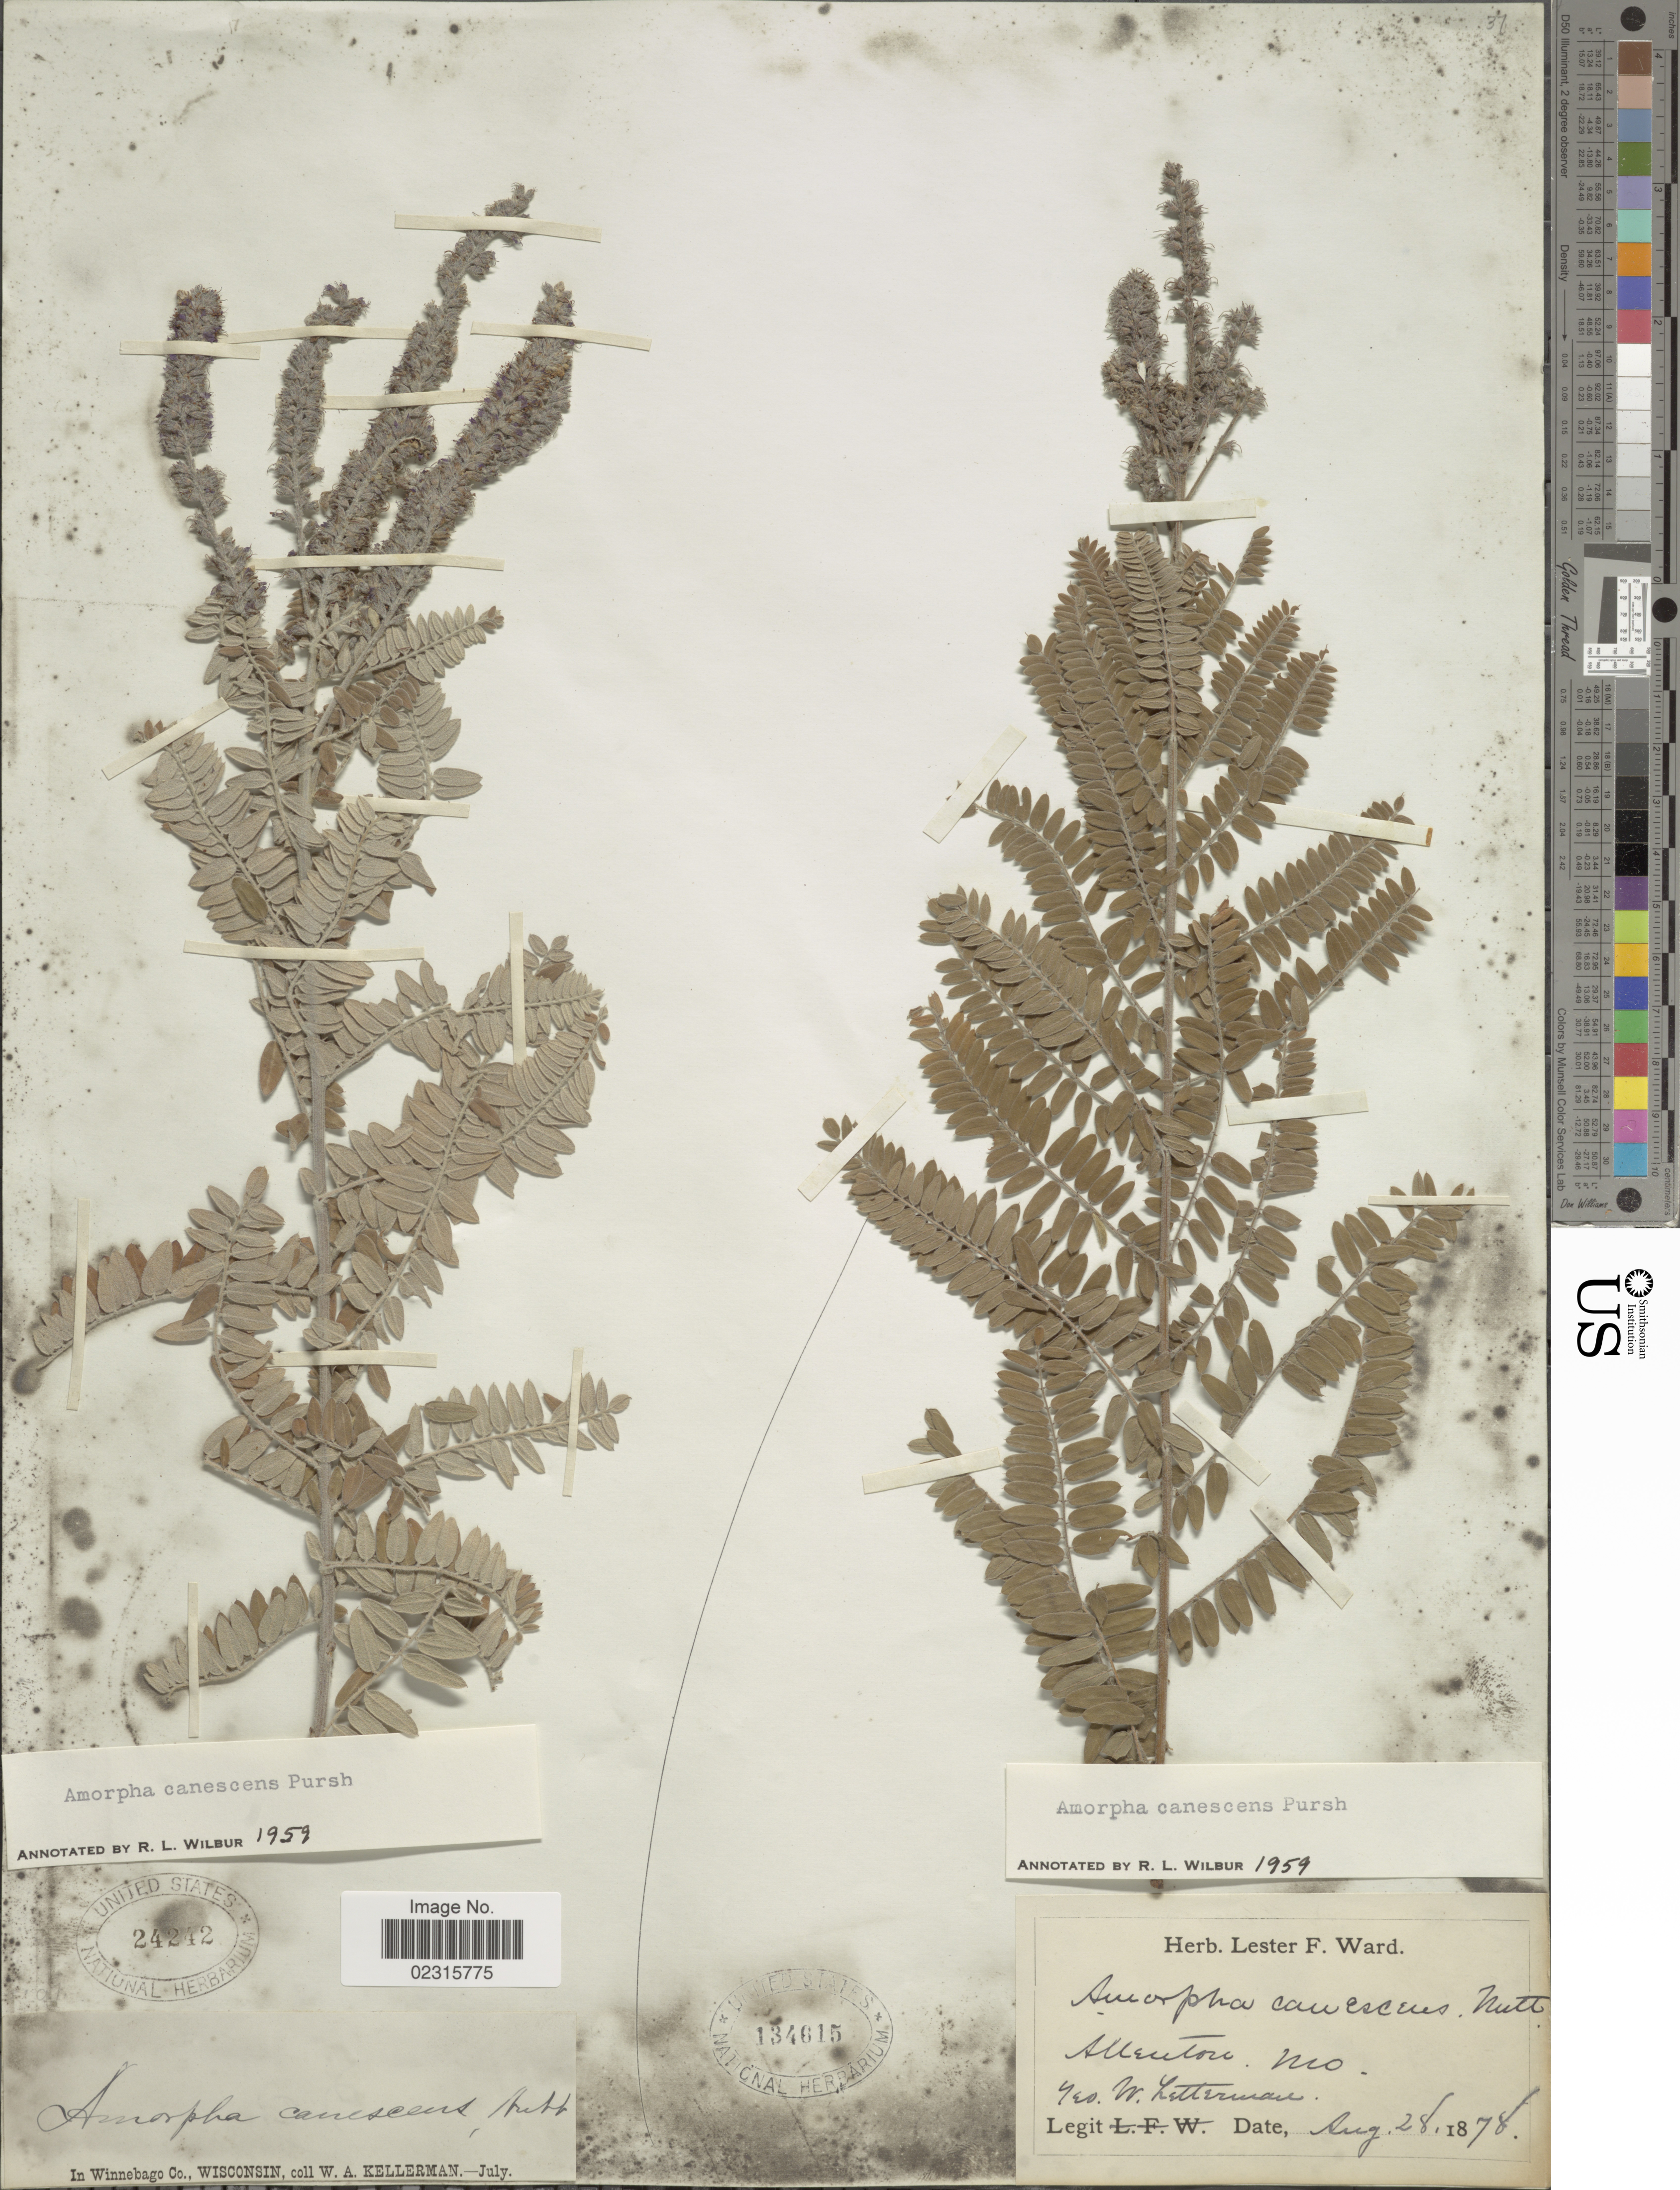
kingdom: Plantae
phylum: Tracheophyta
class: Magnoliopsida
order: Fabales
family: Fabaceae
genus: Amorpha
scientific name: Amorpha canescens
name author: Pursh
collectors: W. Kellerman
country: United States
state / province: Wisconsin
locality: In Winnebago Co.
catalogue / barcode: US 24242-2